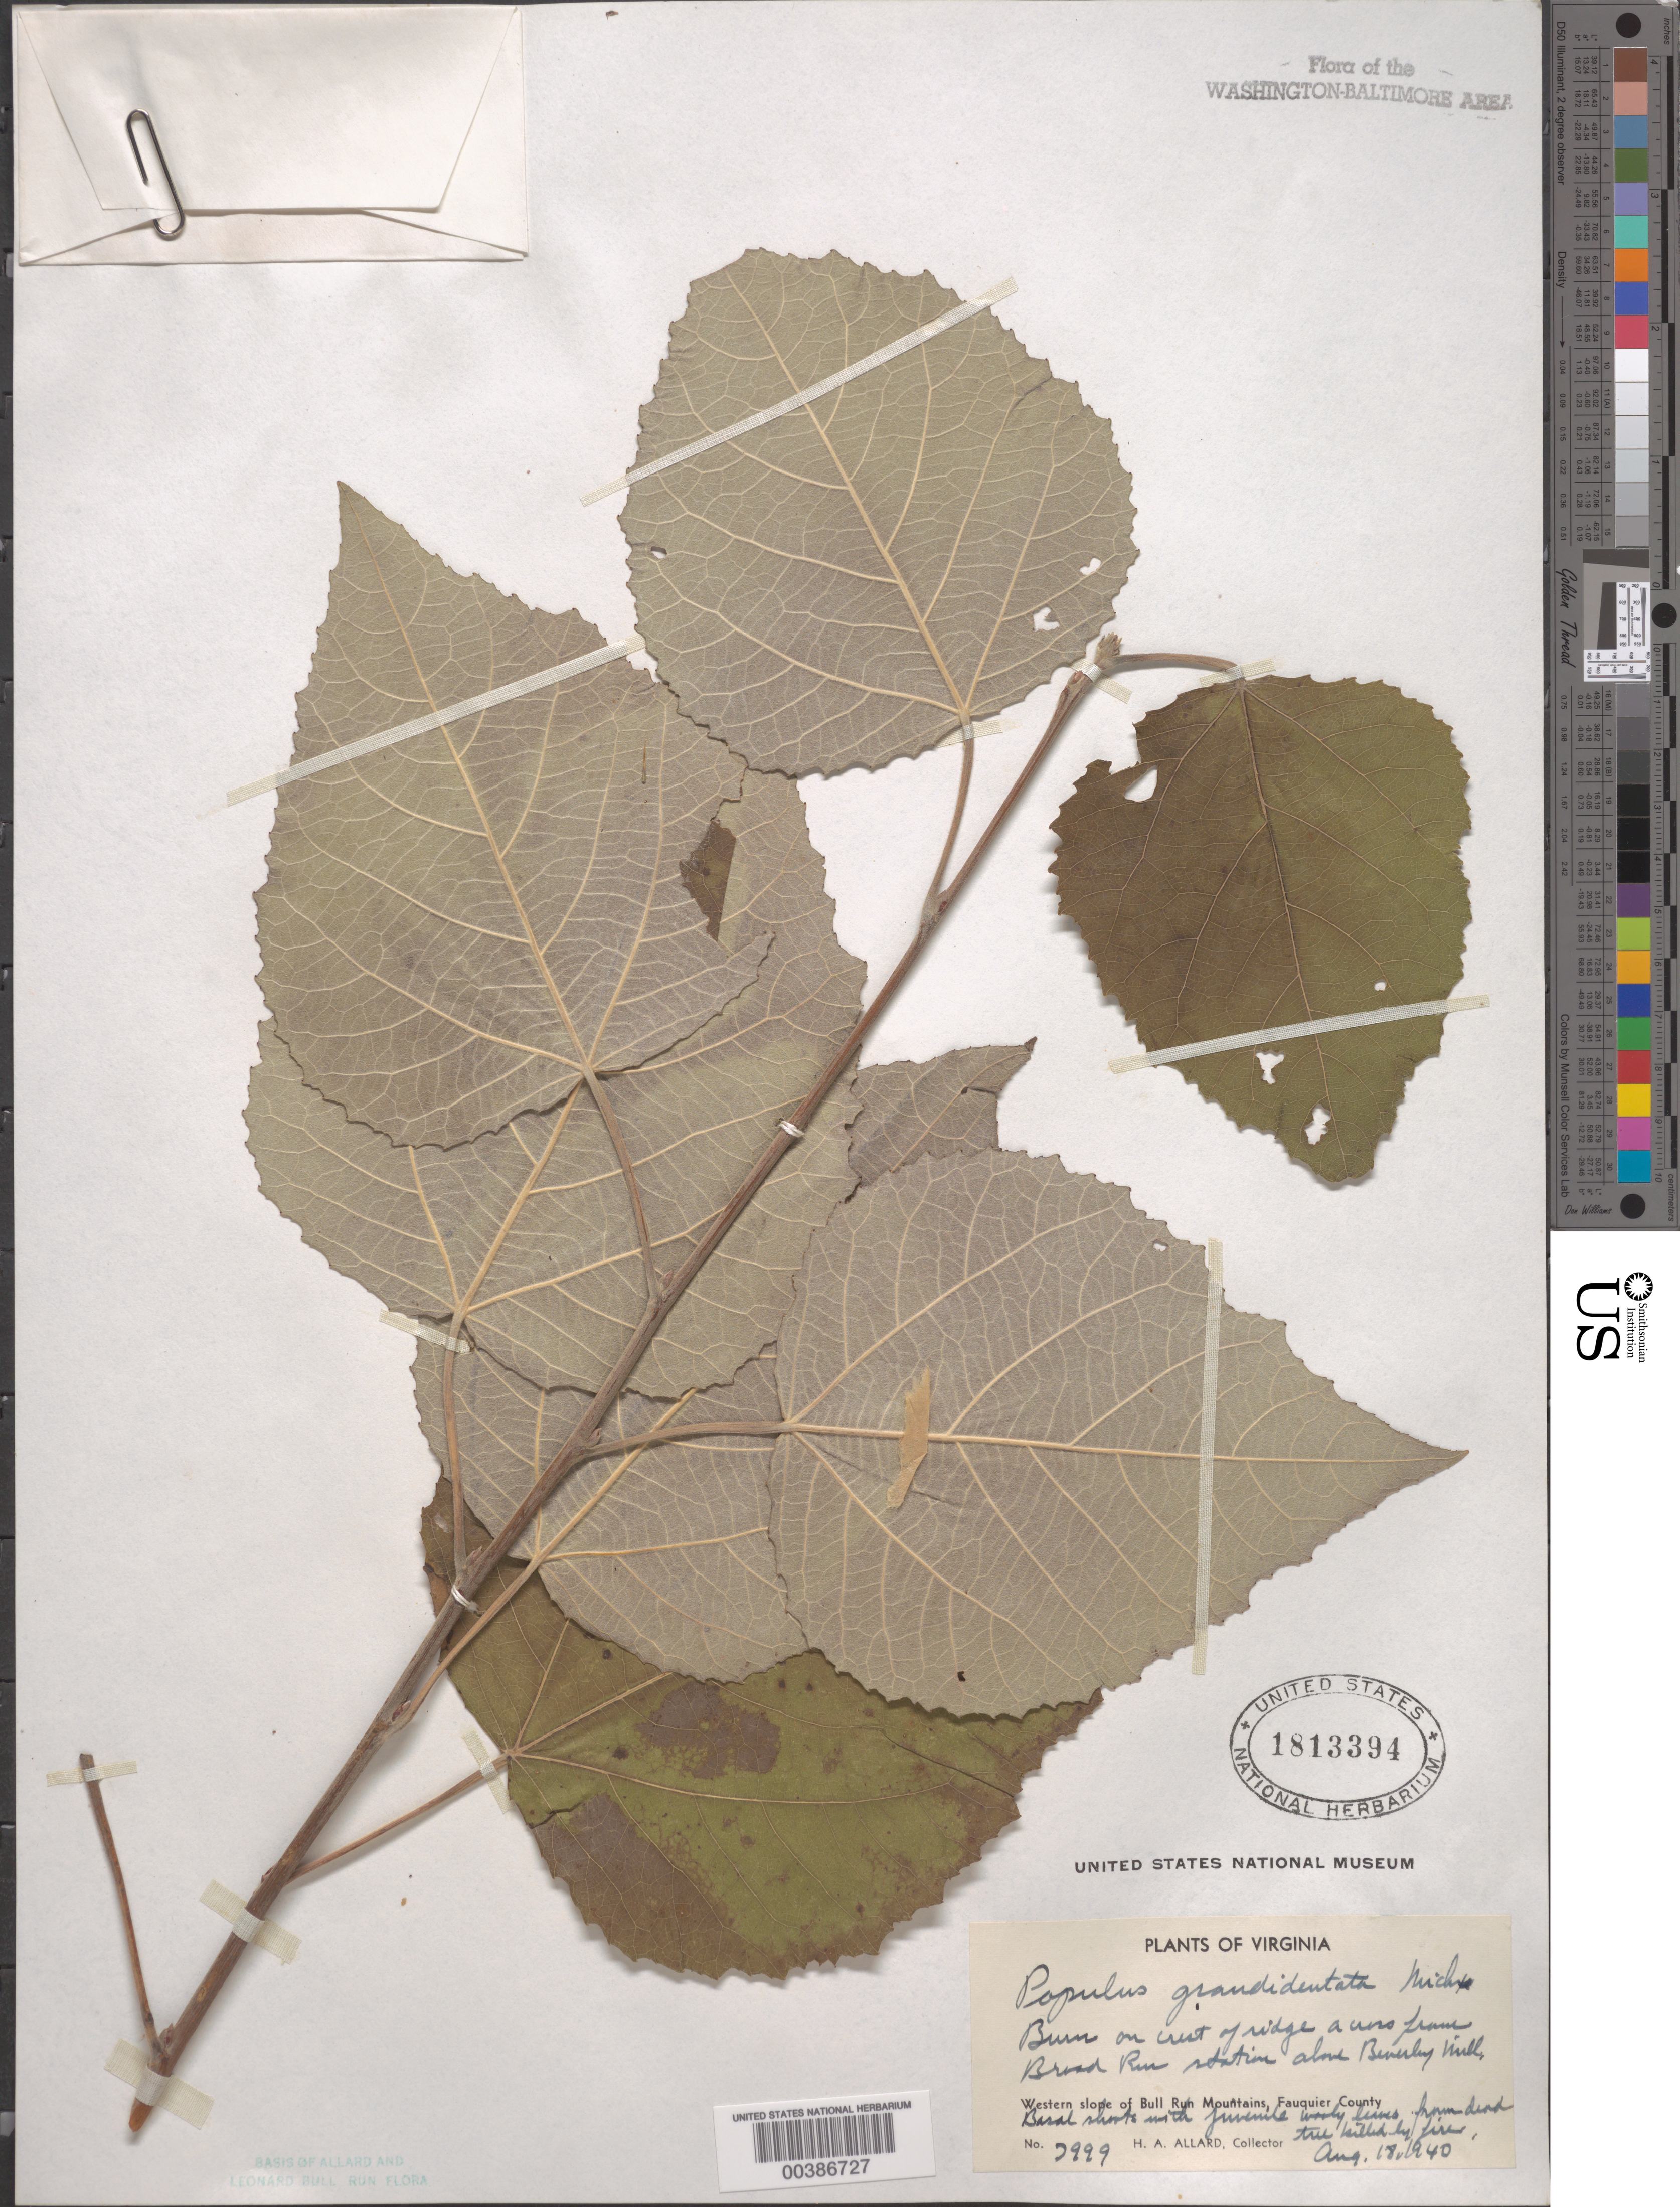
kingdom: Plantae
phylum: Tracheophyta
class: Magnoliopsida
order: Malpighiales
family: Salicaceae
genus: Populus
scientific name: Populus grandidentata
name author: Michx.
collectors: H. A. Allard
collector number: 7999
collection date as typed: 18 Aug 1940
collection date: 1940-08-18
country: United States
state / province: Virginia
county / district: Fauquier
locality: Broad Run Station, above Beverley Mill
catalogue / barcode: US 1813394